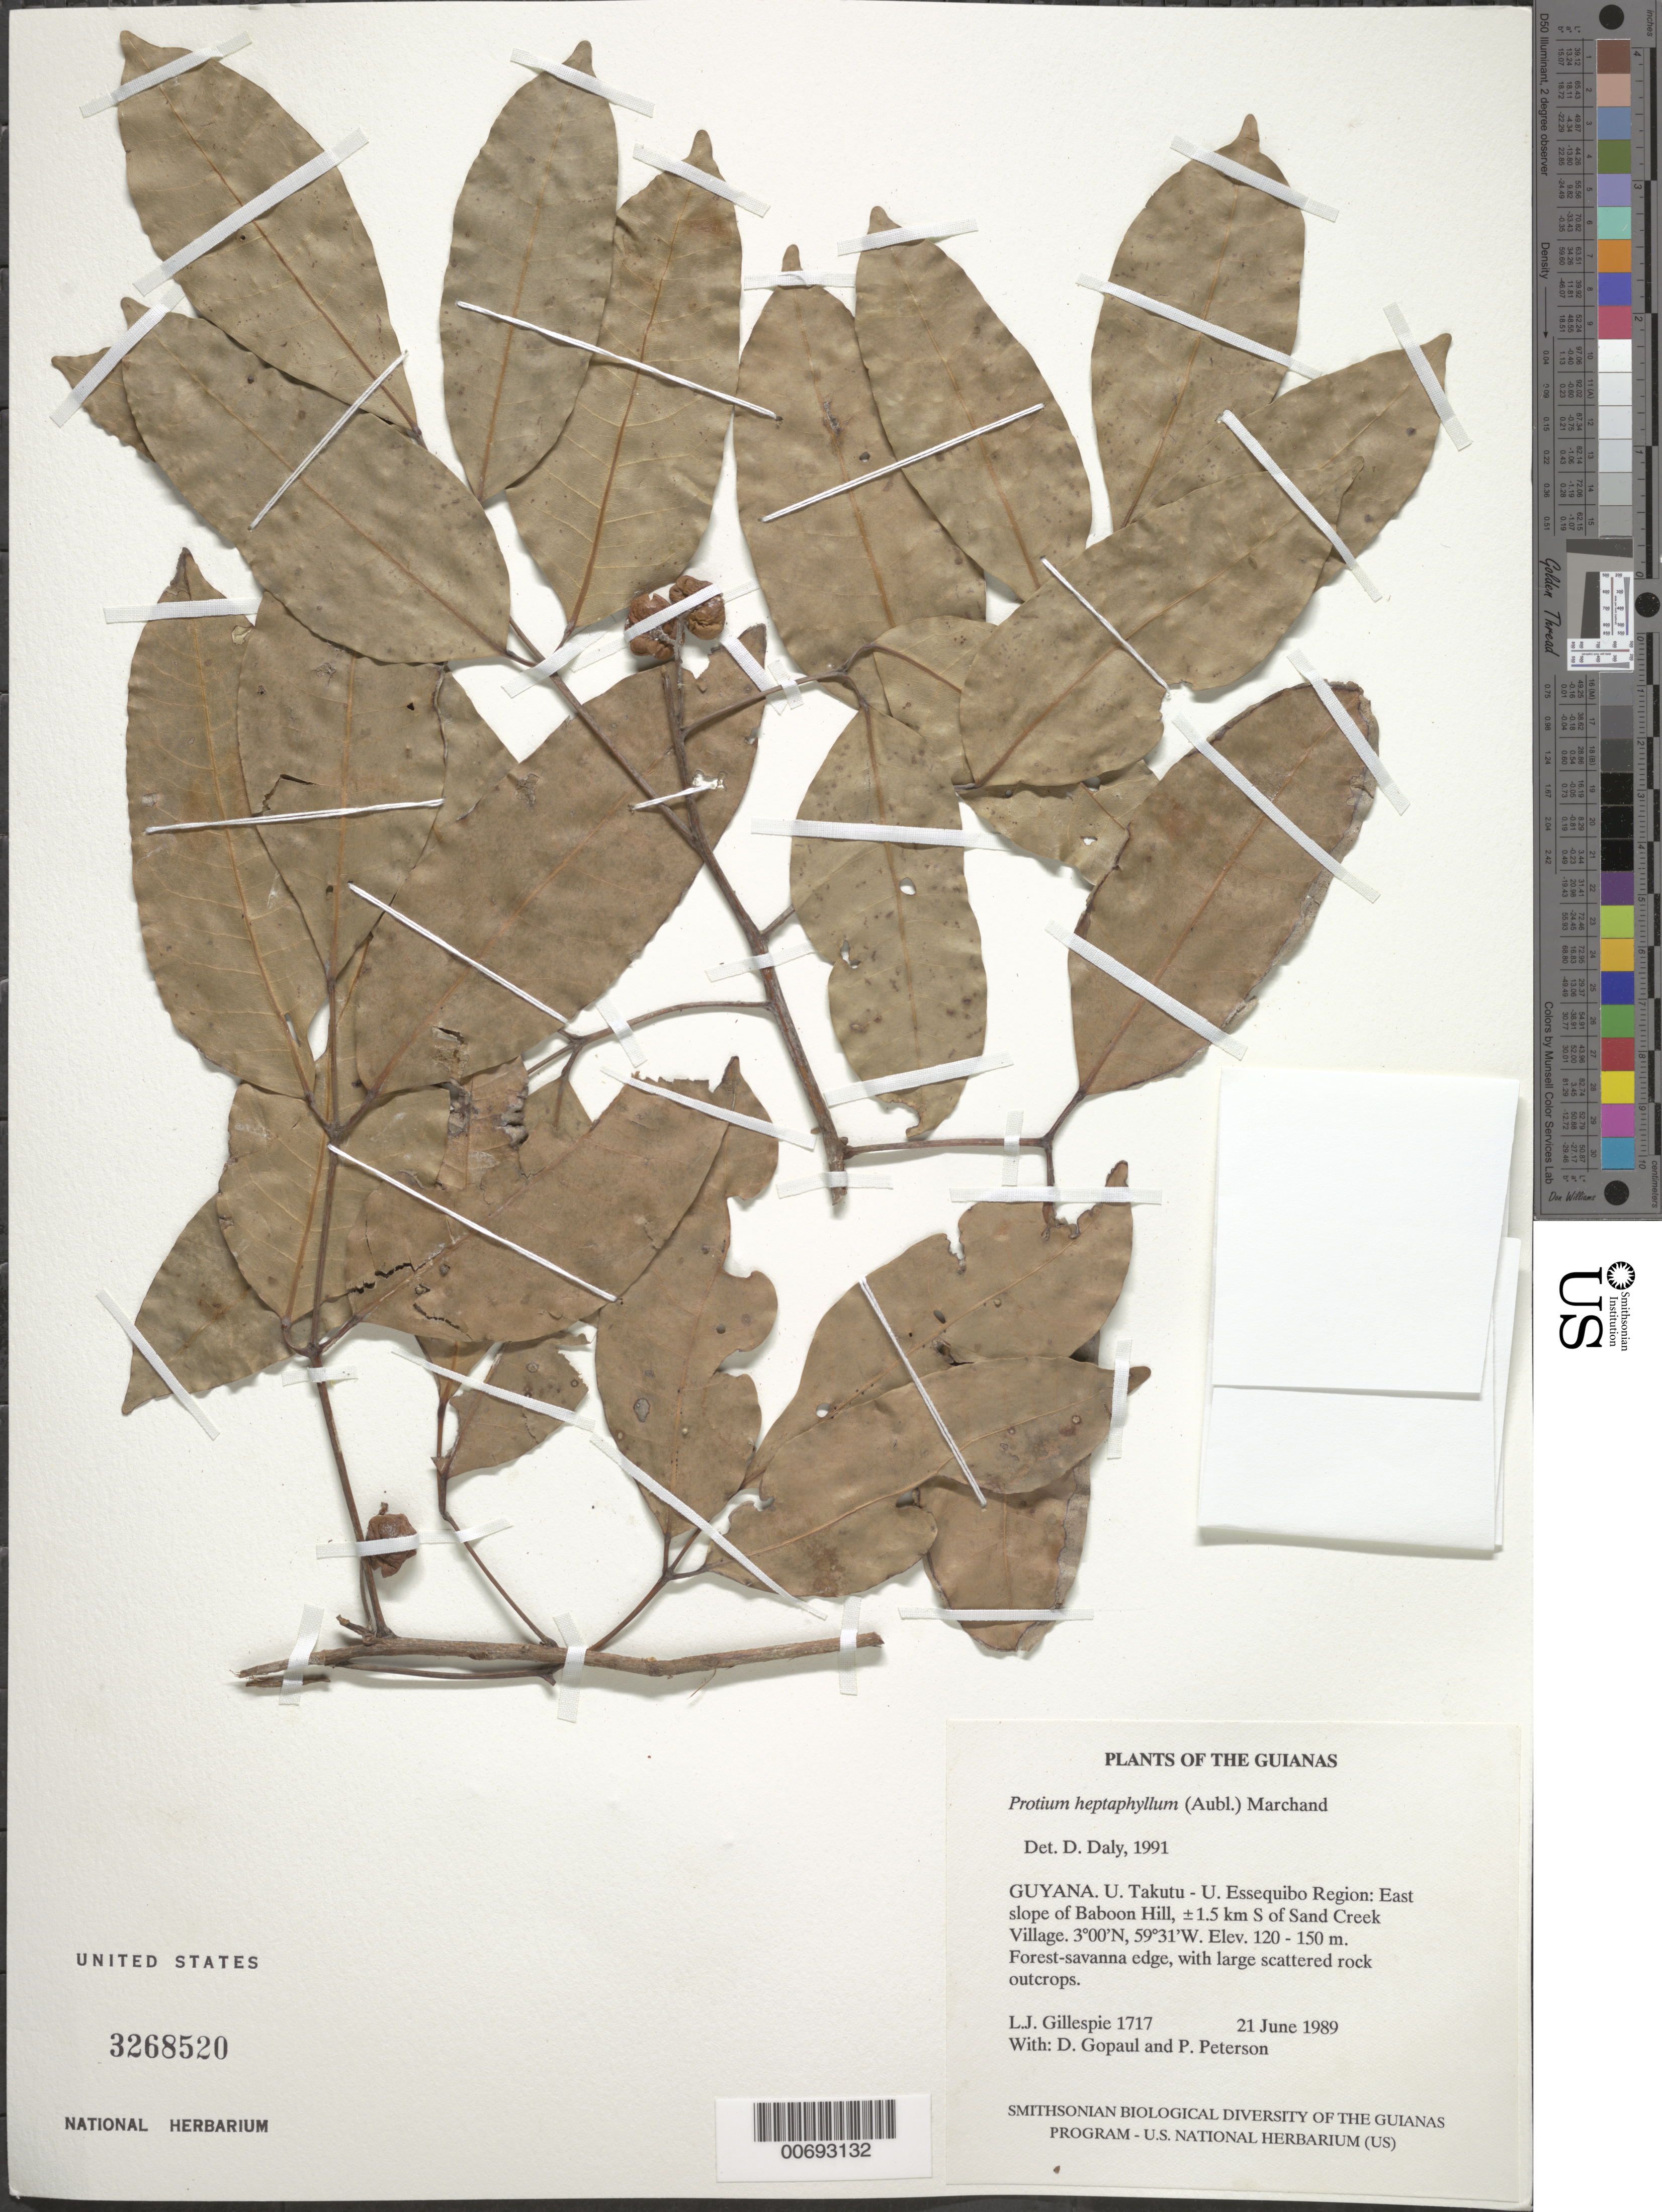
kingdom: Plantae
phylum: Tracheophyta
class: Magnoliopsida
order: Sapindales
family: Burseraceae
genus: Protium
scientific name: Protium heptaphyllum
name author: (Aubl.) Marchand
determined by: Daly, D. C.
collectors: L. J. Gillespie, D. Gopaul & P. M. Peterson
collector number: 1717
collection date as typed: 21 June 1989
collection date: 1989-06-21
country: Guyana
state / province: U. Takutu-U. Essequibo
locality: Baboon Hill, ±1.5 km S of Sand Creek Village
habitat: East slope. Forest-savanna edge, with large scattered rock outcrops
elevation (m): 120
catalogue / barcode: US 3268520